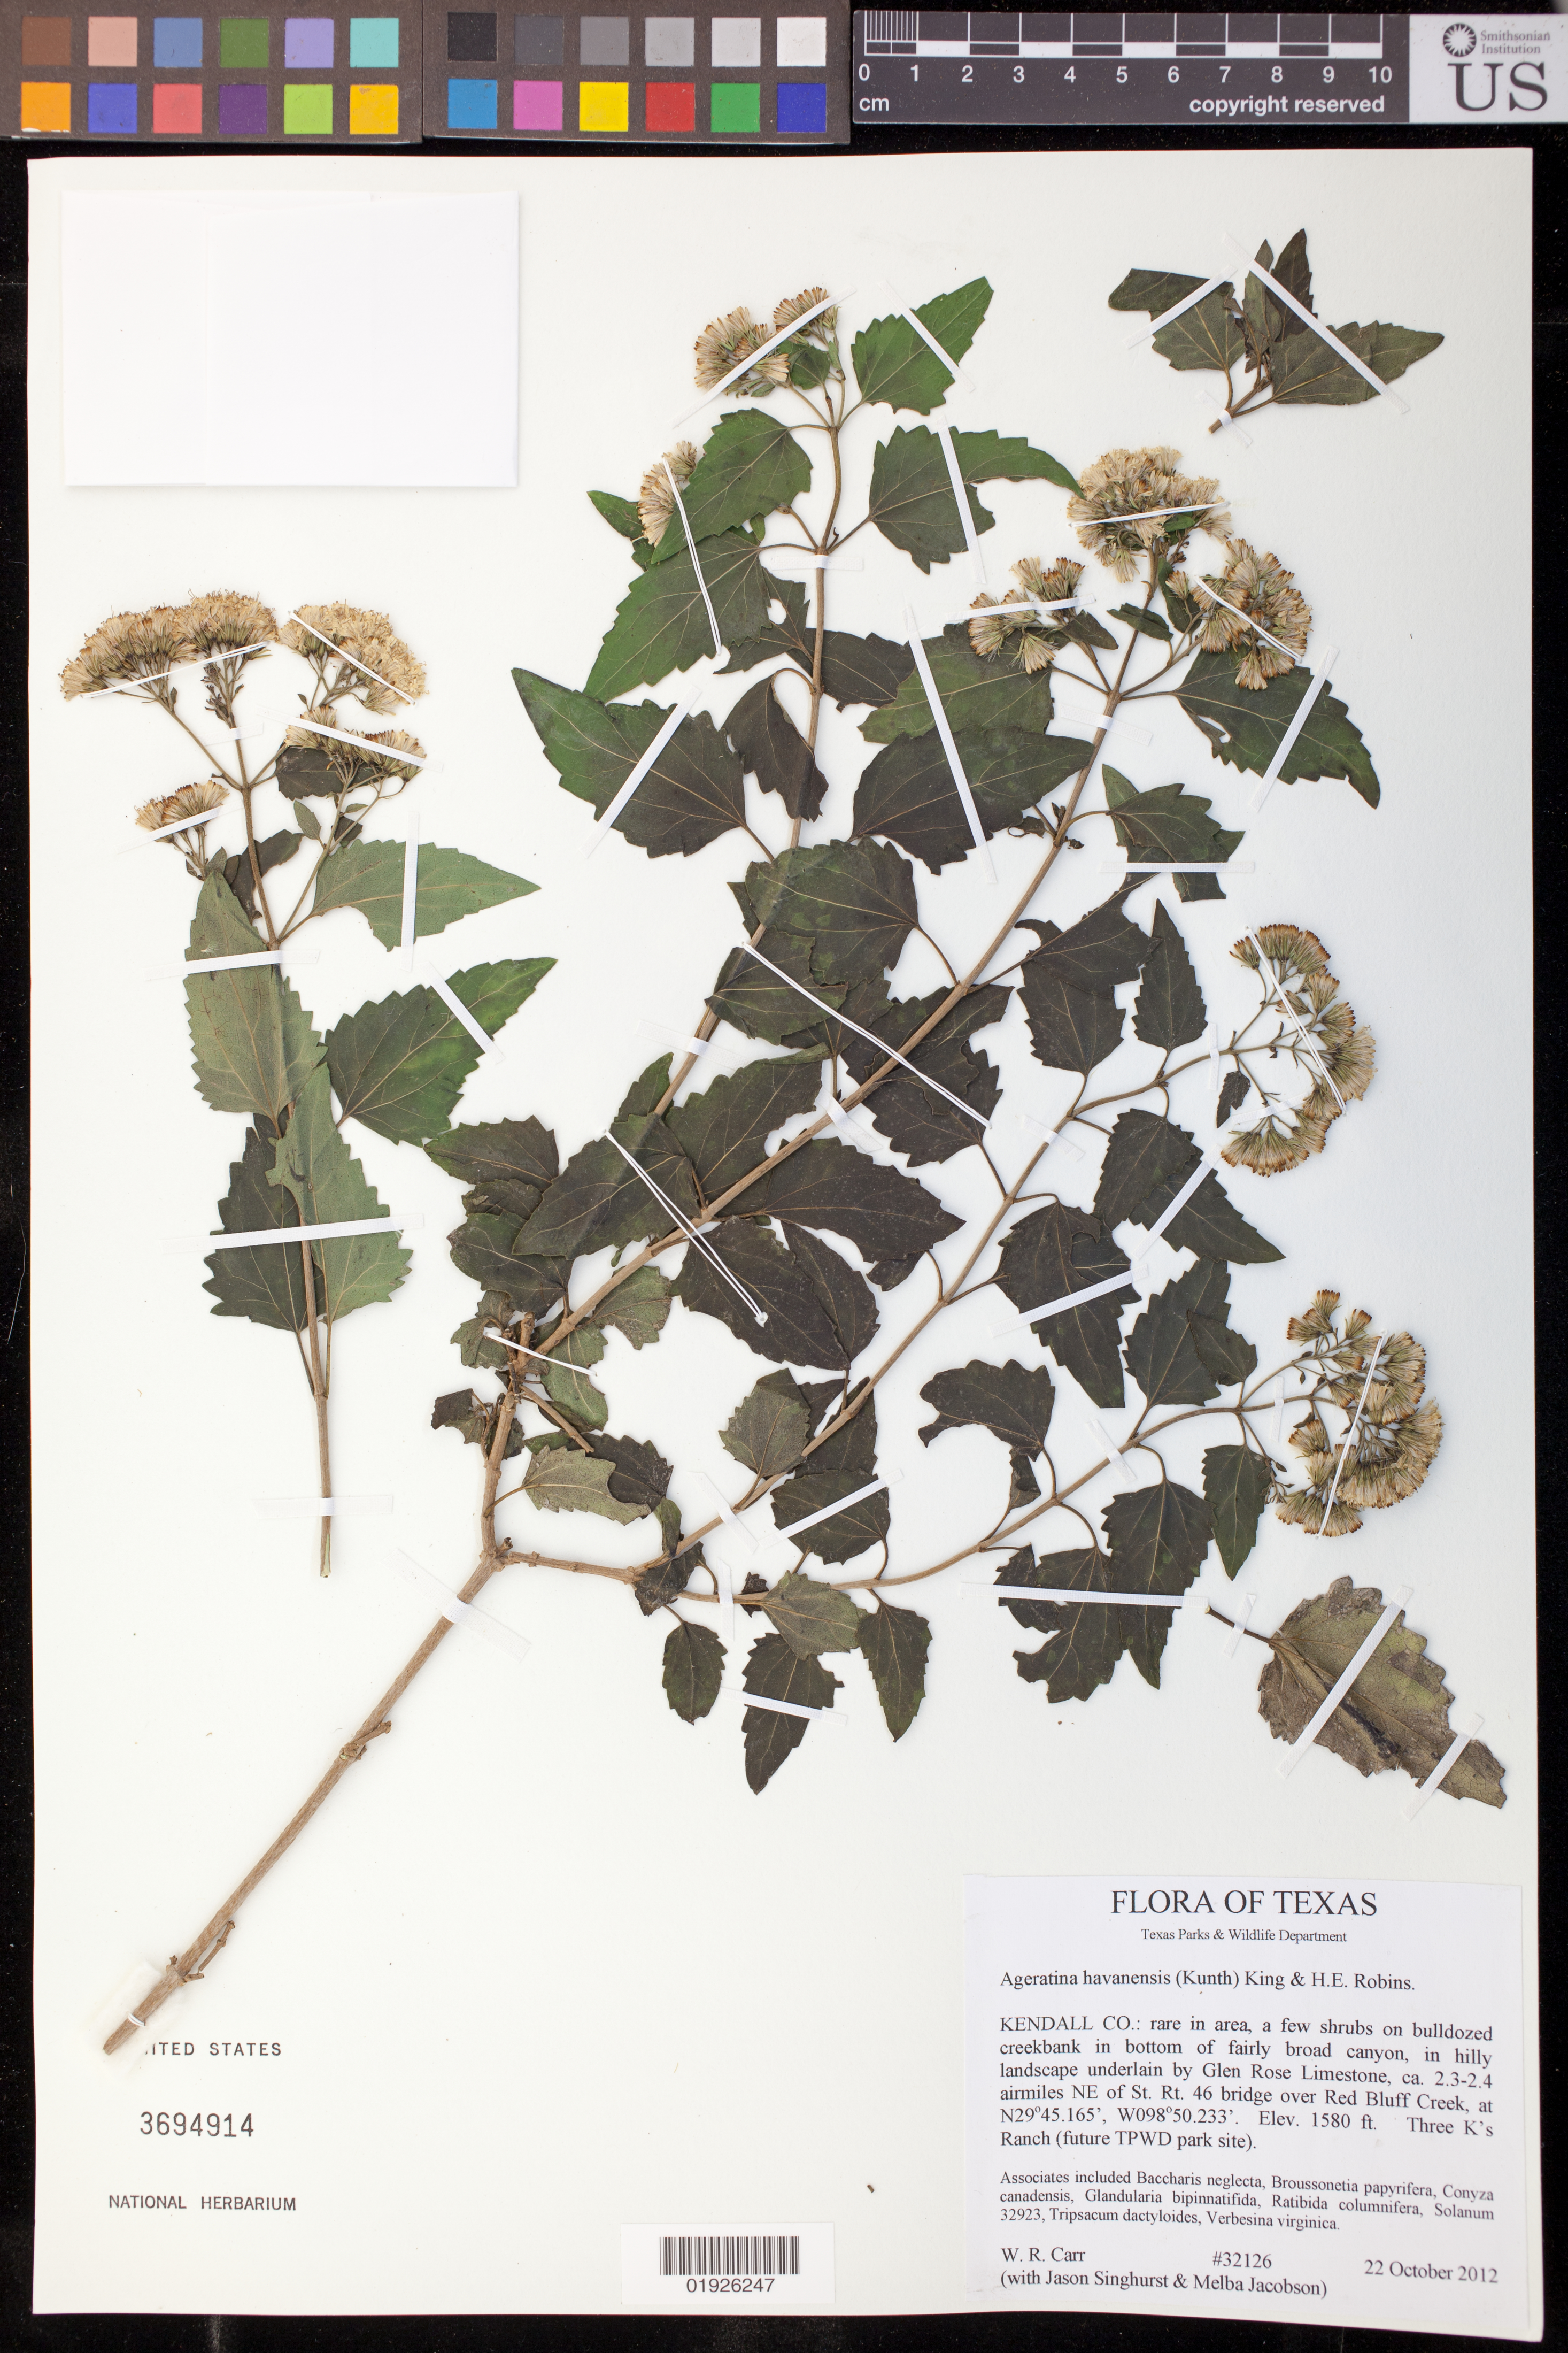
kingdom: Plantae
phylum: Tracheophyta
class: Magnoliopsida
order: Asterales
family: Asteraceae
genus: Ageratina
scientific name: Ageratina havanensis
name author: (Kunth) R.M. King & H. Rob.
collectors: W. Carr, J. Singhurst & M. Jacobson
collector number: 32126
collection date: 2012-10-22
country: United States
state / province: Texas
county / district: Kendall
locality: Ca. 2.3 - 2.4 airmiles NE of St. Rt. 46 bridge over Red Bluff Creek. Three K's Ranch (future TPWD park site).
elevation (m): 482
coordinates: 29 45.165 N, 098 50.233 W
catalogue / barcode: US 3694914